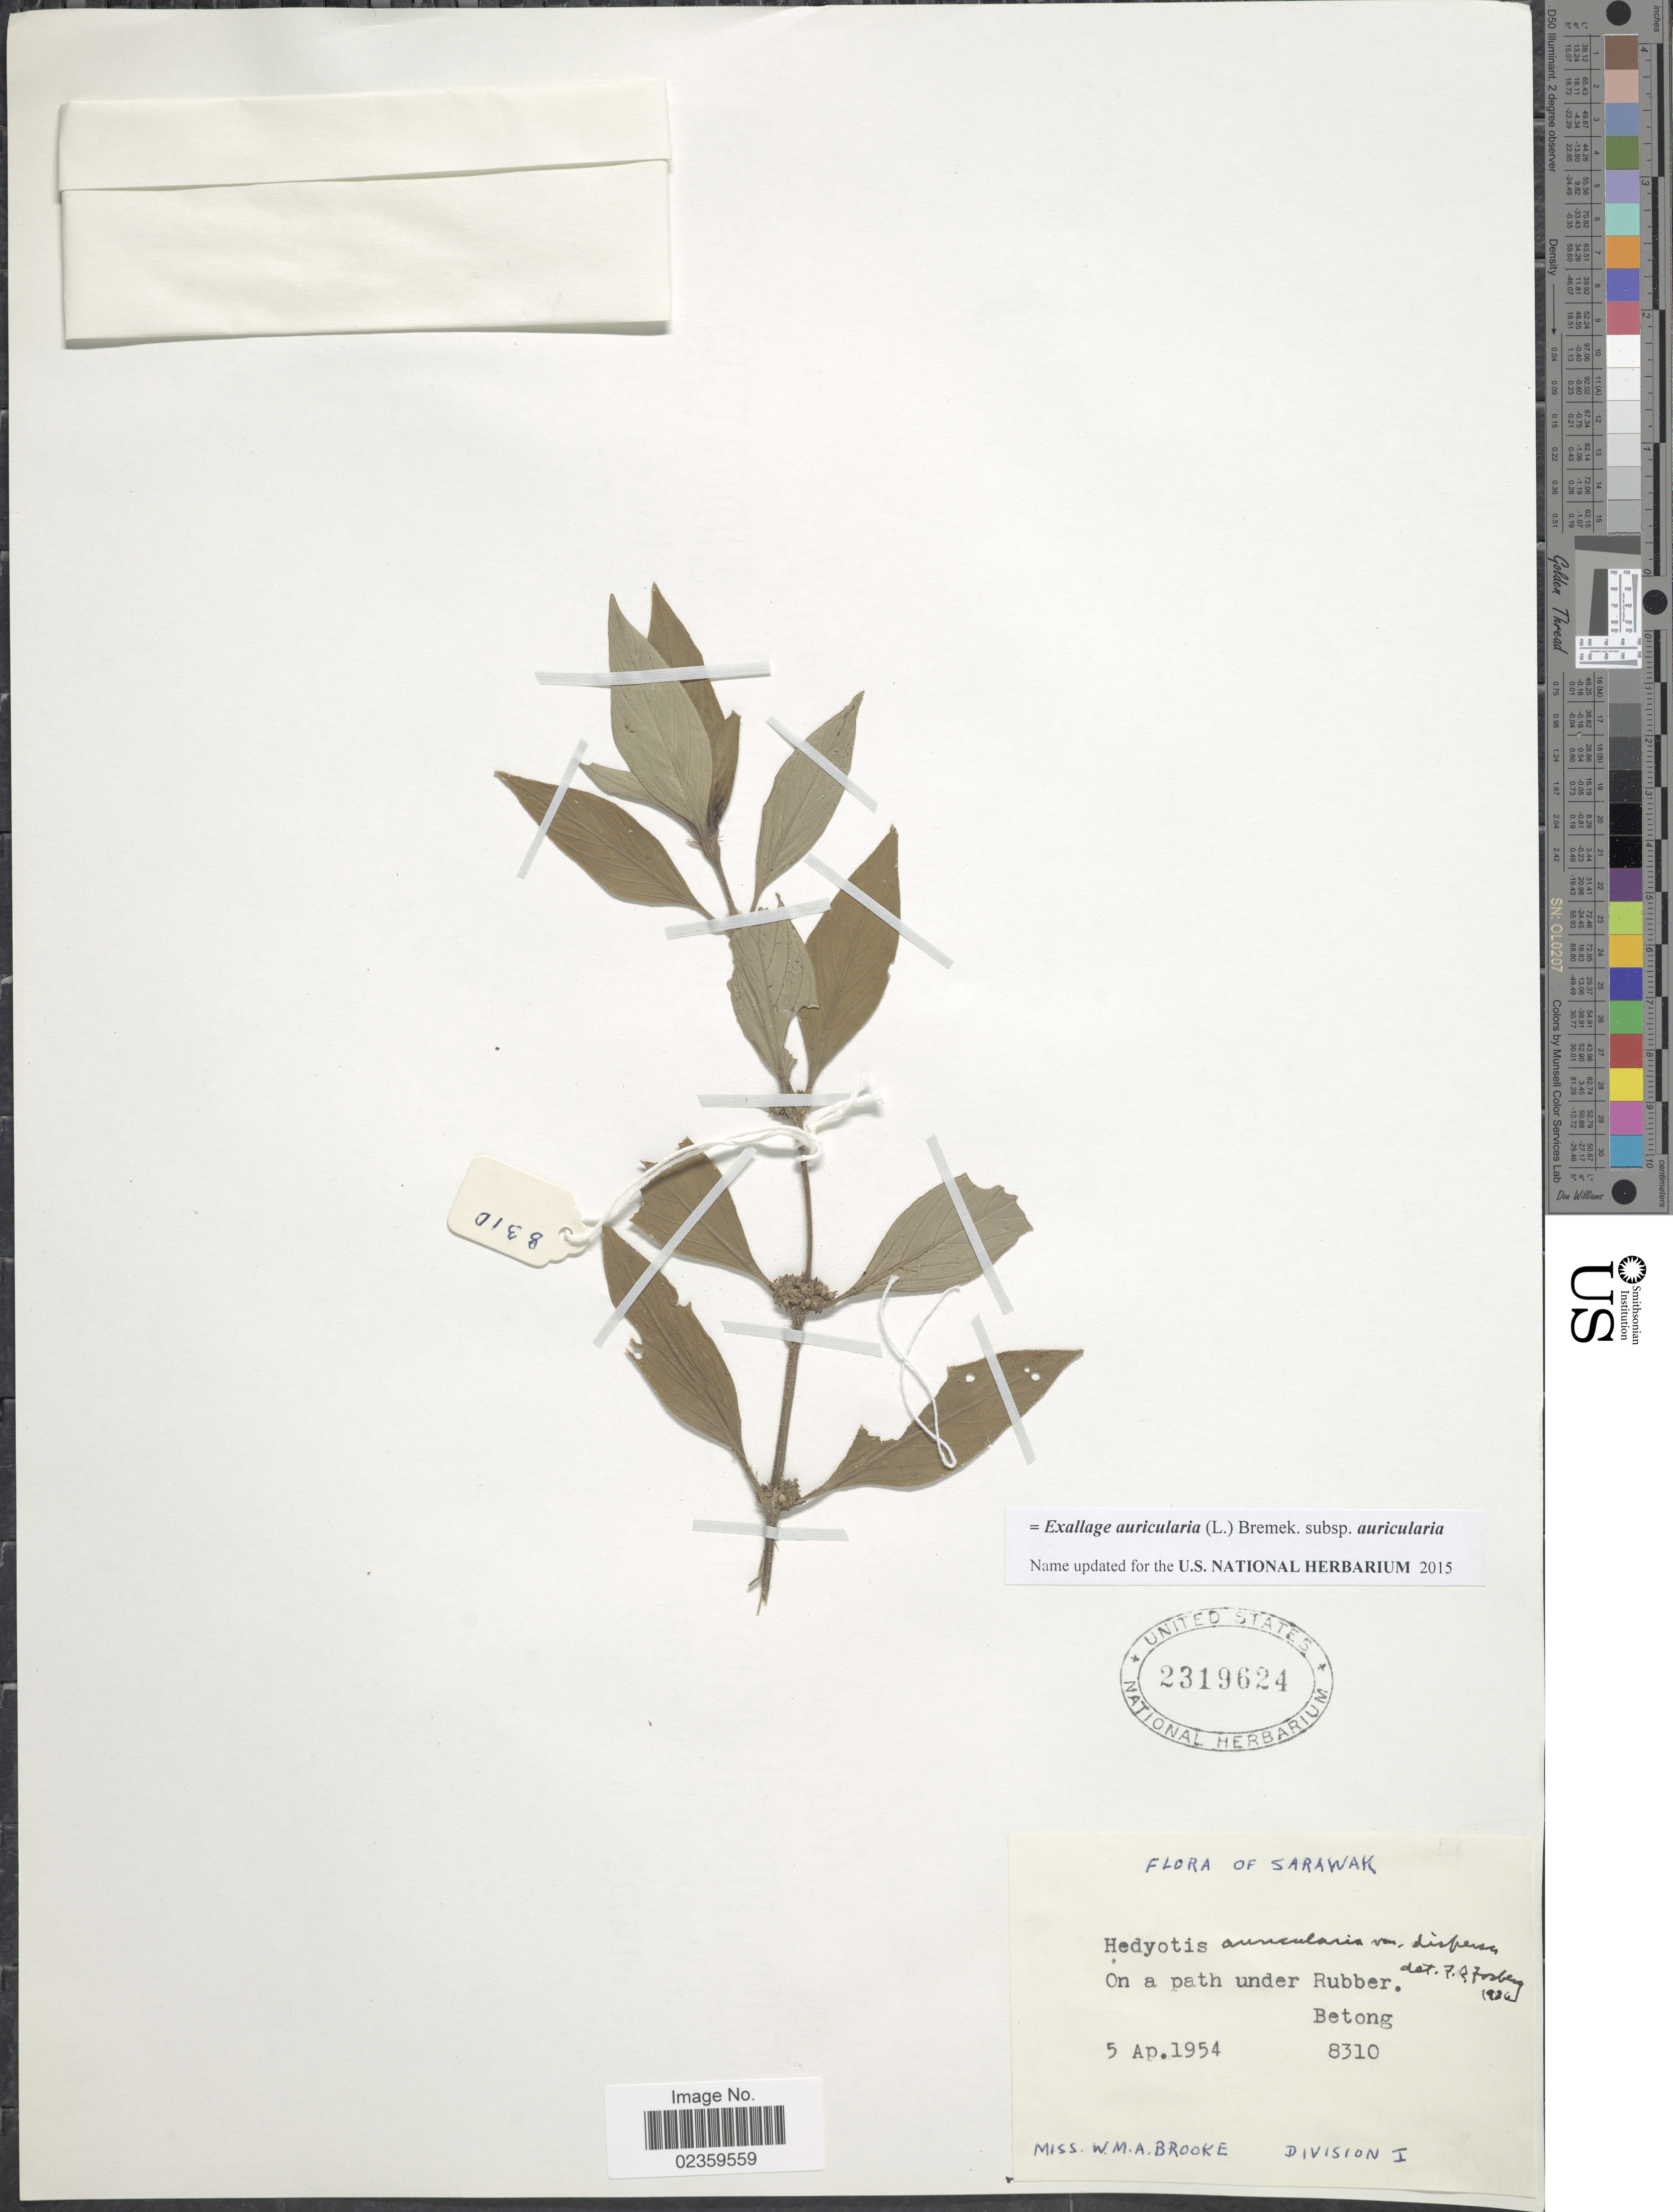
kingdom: Plantae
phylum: Tracheophyta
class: Magnoliopsida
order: Gentianales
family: Rubiaceae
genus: Exallage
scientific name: Exallage auricularia subsp. auricularia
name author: (L.) Bremek.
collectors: W. Brooke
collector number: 8310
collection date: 1954-04-05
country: Malaysia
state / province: Sarawak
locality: On a path under Rubber. Betong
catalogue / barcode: US 2319624